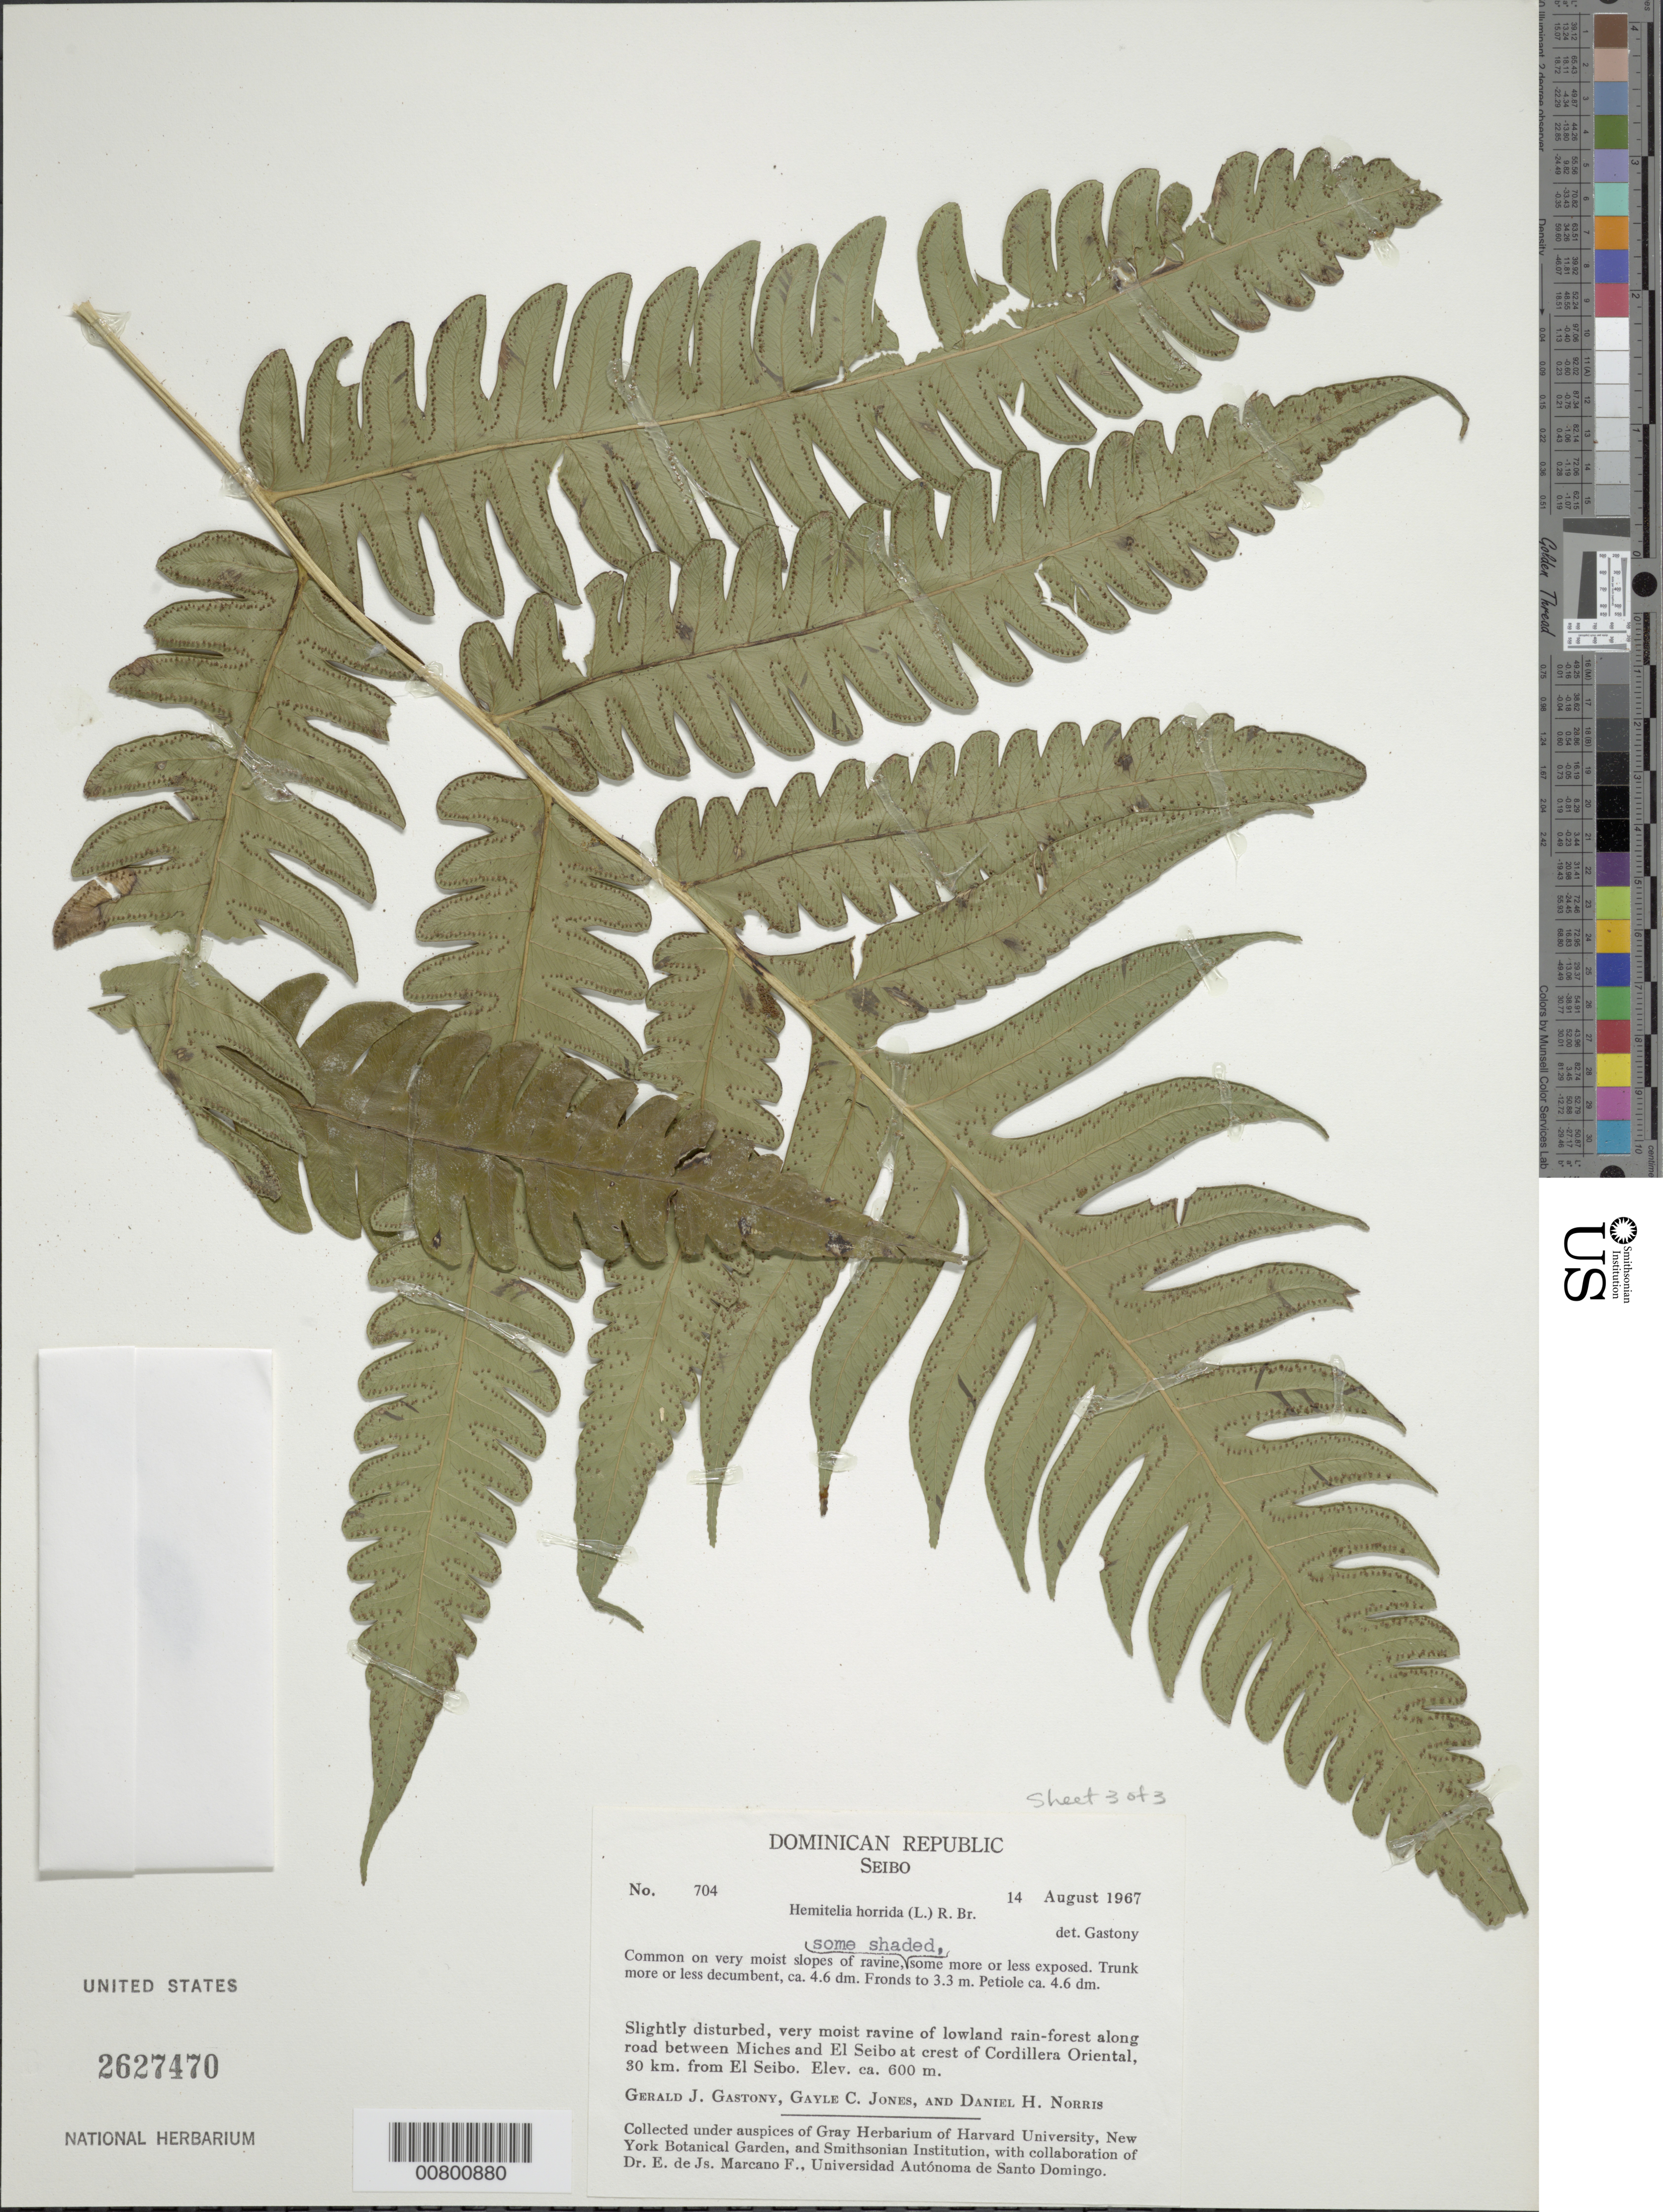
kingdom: Plantae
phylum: Tracheophyta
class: Polypodiopsida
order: Cyatheales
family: Cyatheaceae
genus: Cyathea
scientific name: Cyathea horrida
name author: (L.) Sm.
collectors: G. Gastony, G. C. Jones & D. H. Norris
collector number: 704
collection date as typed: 14 Aug 1967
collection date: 1967-08-14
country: Dominican Republic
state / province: El Seibo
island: Hispaniola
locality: Miches to El Seibo road, at crest of cordillera Oriental, 30 km from El Seibo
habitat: Slightly disturbed, very moist slopes of ravine, some shaded, some more or less exposed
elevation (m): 600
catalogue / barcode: US 2627470